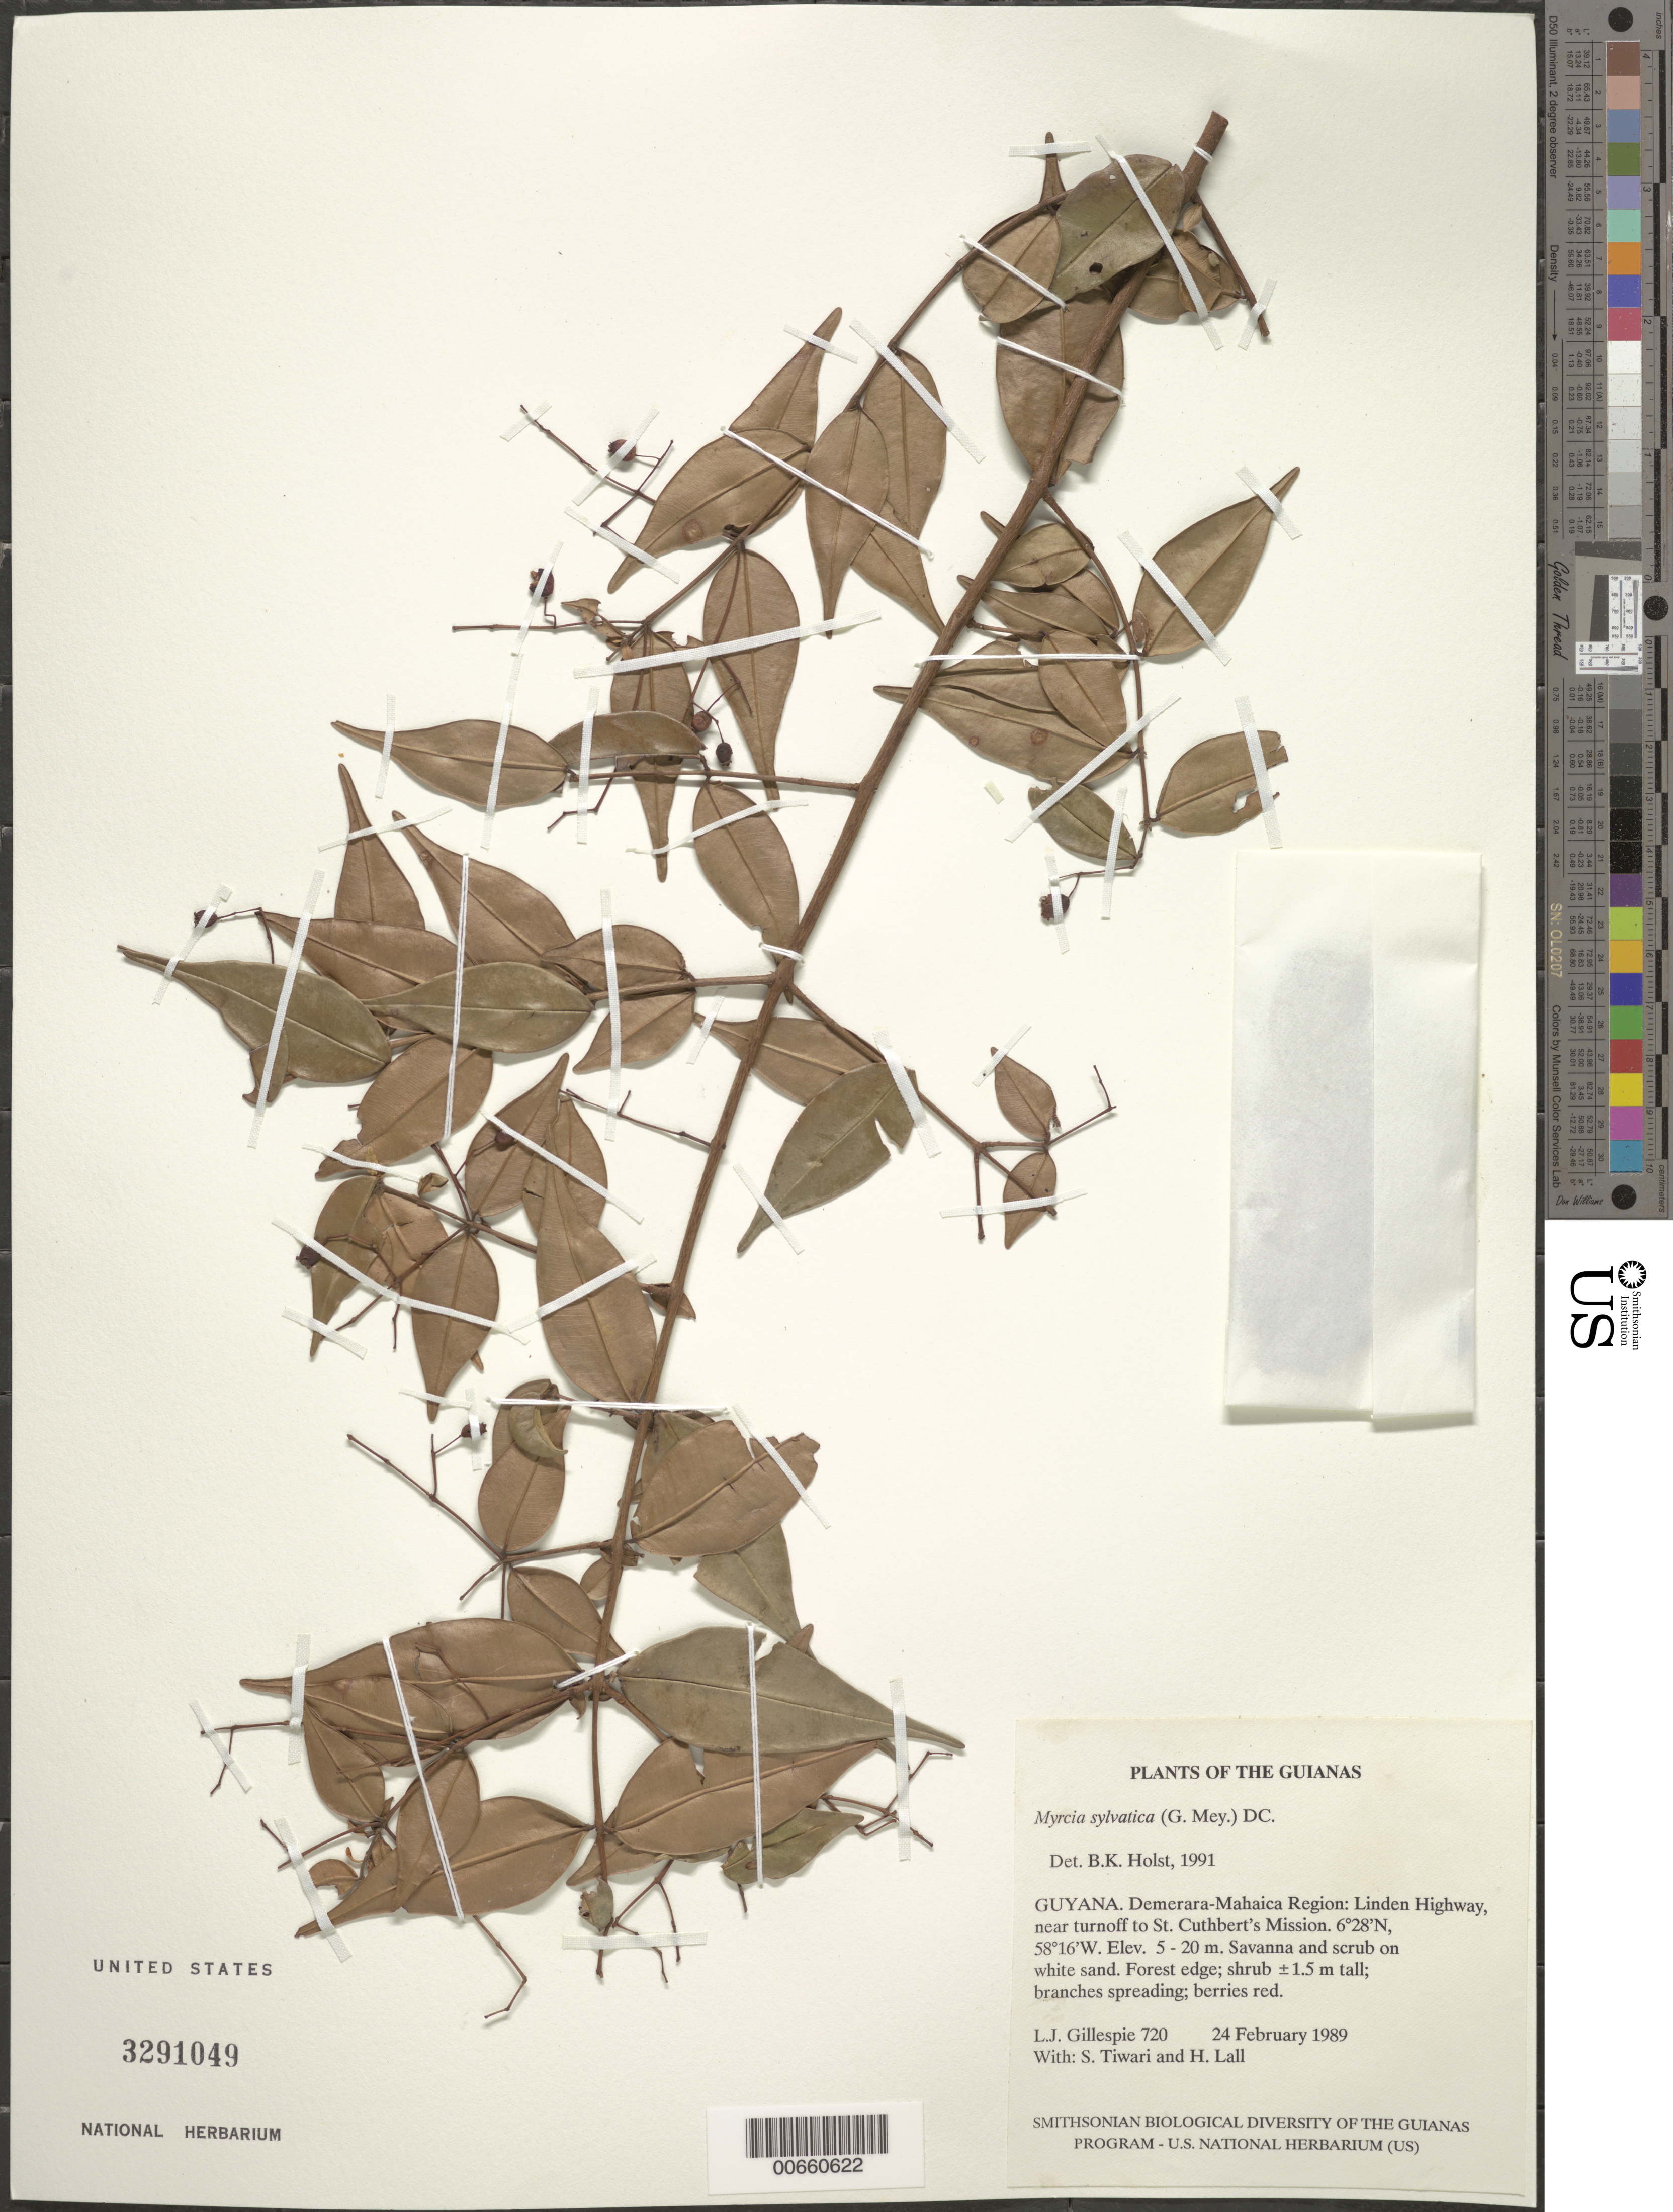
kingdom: Plantae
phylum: Tracheophyta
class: Magnoliopsida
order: Myrtales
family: Myrtaceae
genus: Myrcia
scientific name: Myrcia sylvatica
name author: (G. Mey.) DC.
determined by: Holst, Bruce K.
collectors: L. J. Gillespie, S. Tiwari & H. Lall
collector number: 720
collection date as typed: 24 February 1989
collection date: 1989-02-24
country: Guyana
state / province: Demerara-Mahaica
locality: Linden Highway, near turnoff to St. Cuthbert's Mission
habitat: Savanna and scrub on white sand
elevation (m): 5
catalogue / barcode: US 3291049